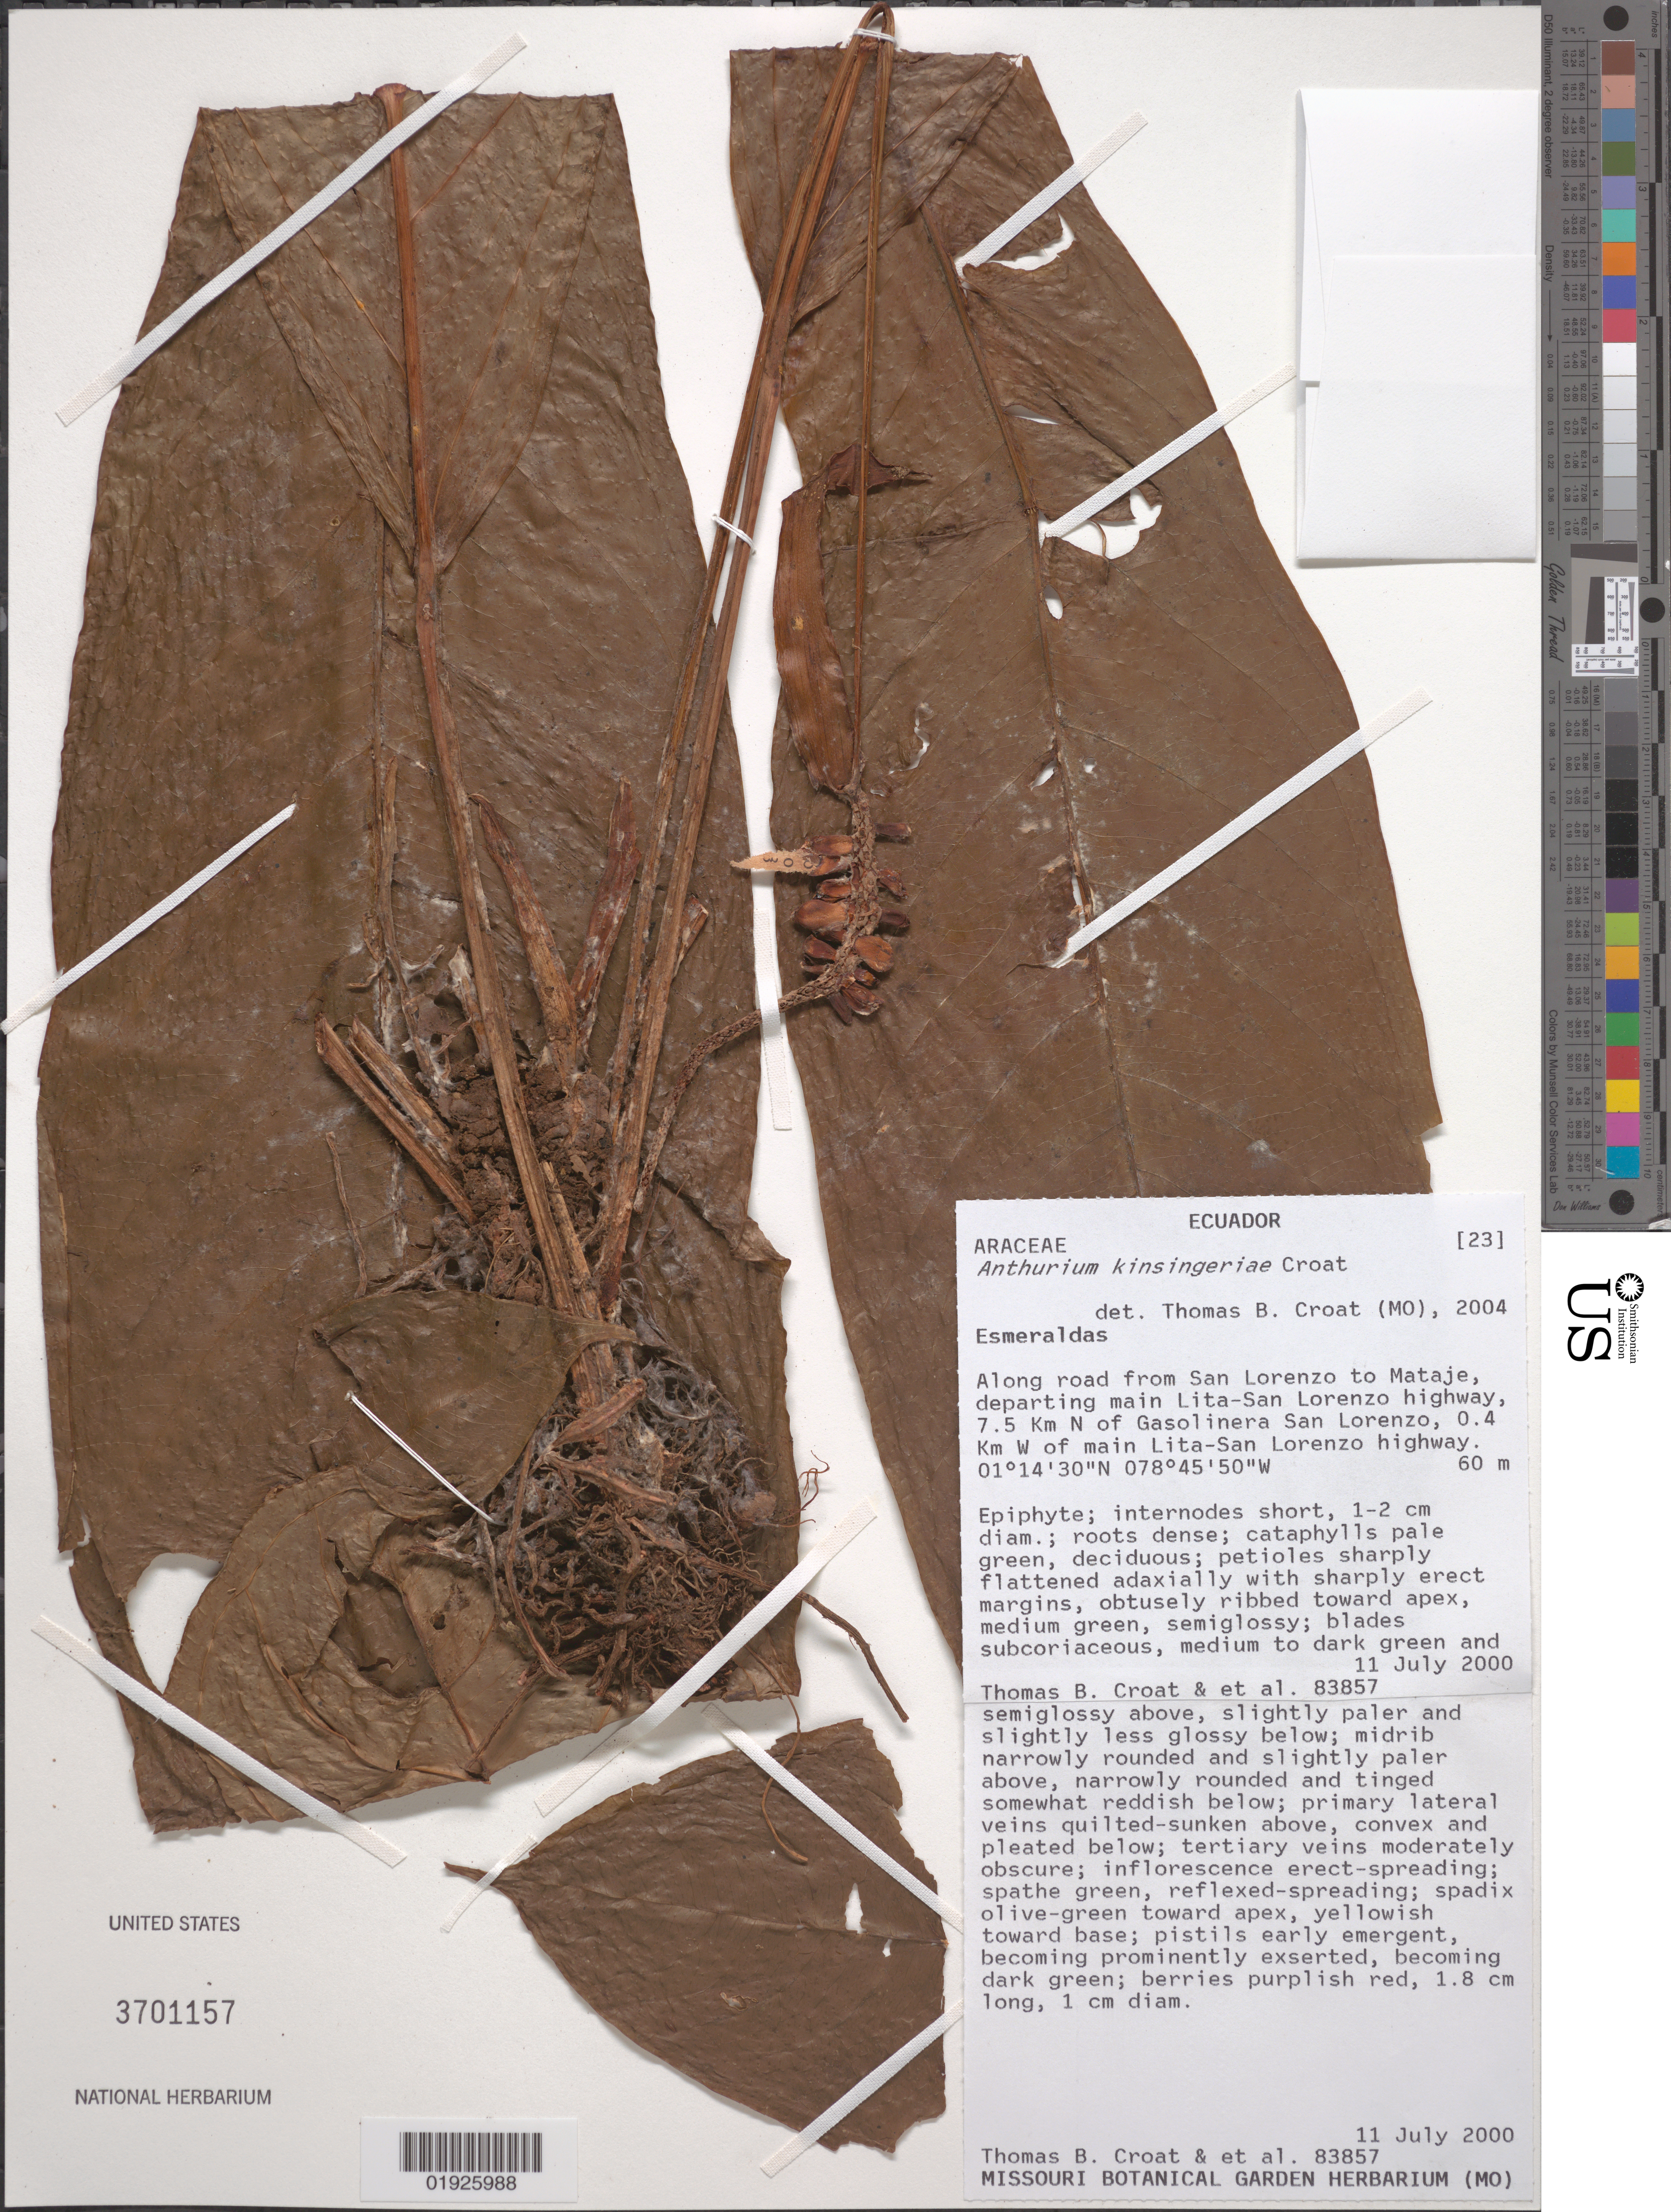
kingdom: Plantae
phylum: Tracheophyta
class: Liliopsida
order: Alismatales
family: Araceae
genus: Philodendron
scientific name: Philodendron kinsingeriae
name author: Croat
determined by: Croat, Thomas B., Missouri Botanical Garden (MO)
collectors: T. B. Croat & et al.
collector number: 83857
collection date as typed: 11 Jul 2000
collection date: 2000-07-11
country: Ecuador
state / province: Esmeraldas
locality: Along road from San Lorenzo to Mataje, departing main Lita-San Lorenzo highway, 7.5 km N of Gasolinera San Lorenzo, 0.4 km W of main Lita-San Lorenzo highway.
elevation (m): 60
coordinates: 01 14 30 N, 078 45 50 W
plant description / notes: Unpublished name? Not in IPNI, Tropicos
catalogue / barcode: US 3701157